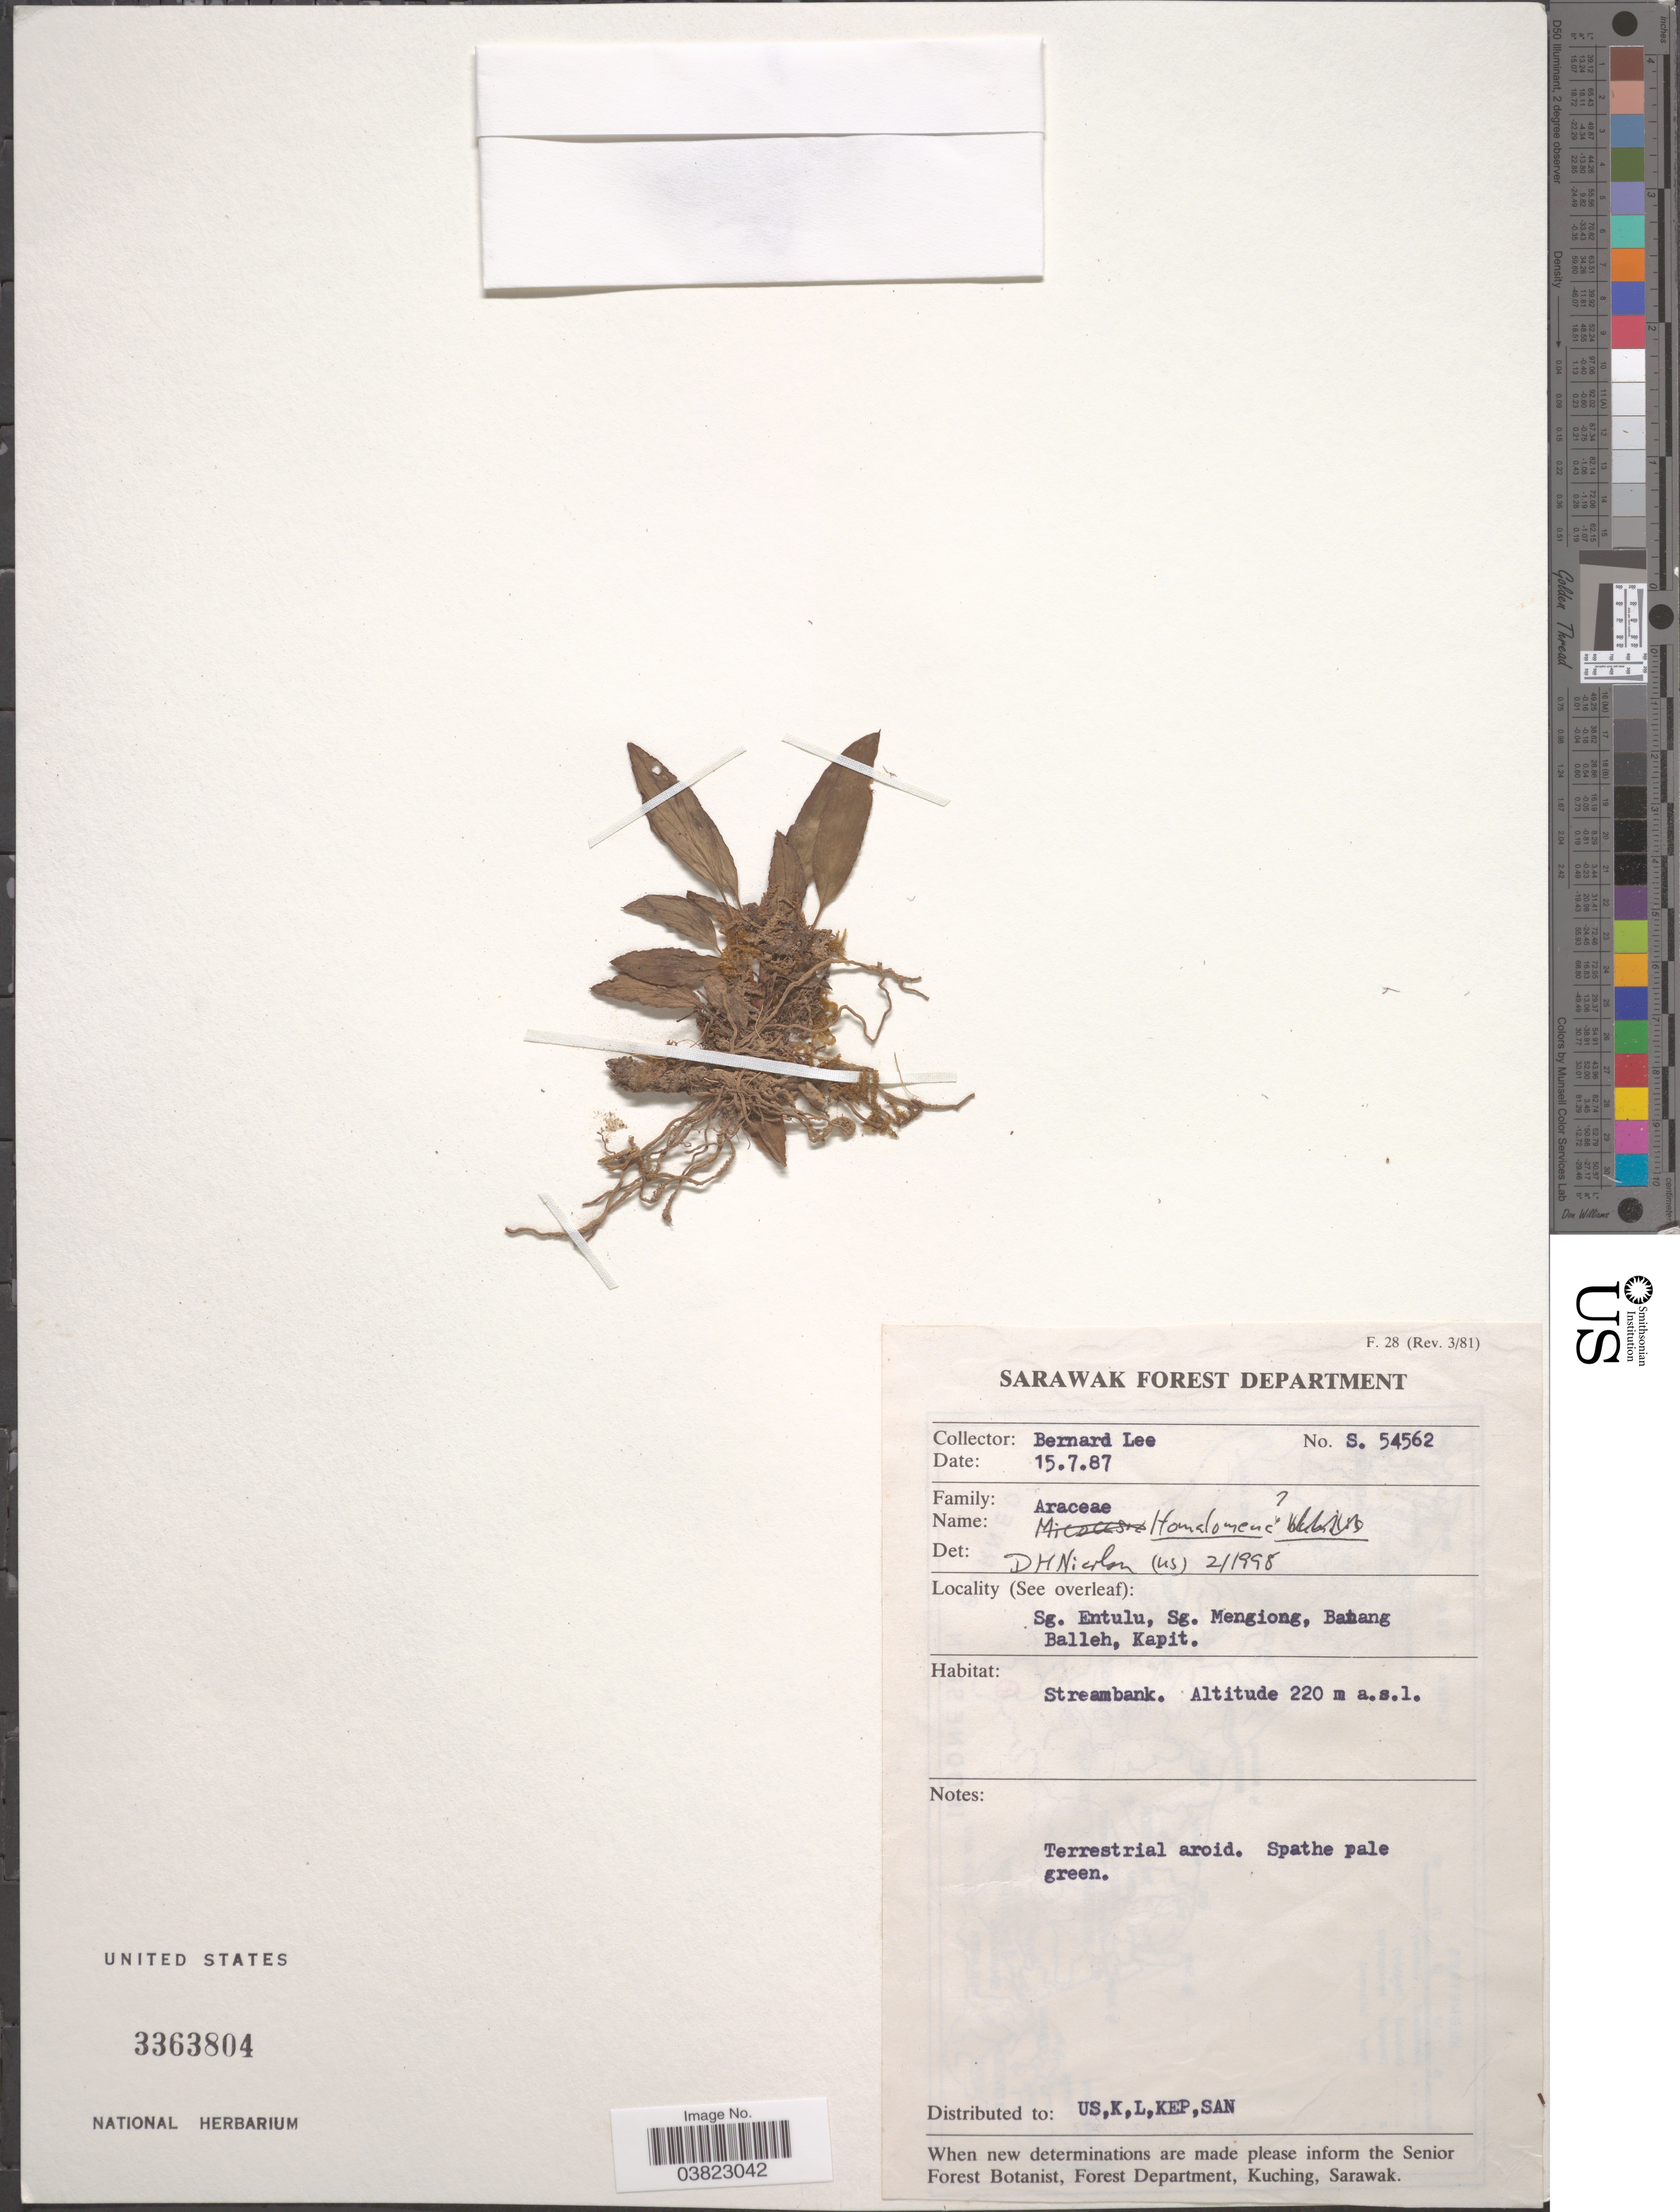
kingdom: Plantae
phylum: Tracheophyta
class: Liliopsida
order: Alismatales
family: Araceae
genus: Homalomena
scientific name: Homalomena sp.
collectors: B. Lee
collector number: S.54562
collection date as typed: Transcribed d/m/y: 15/7/87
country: Malaysia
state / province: Sarawak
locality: Sg. Entulu, Sg. Mengiong, Baiang Balleh, Kapit.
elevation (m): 220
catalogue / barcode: US 3363804